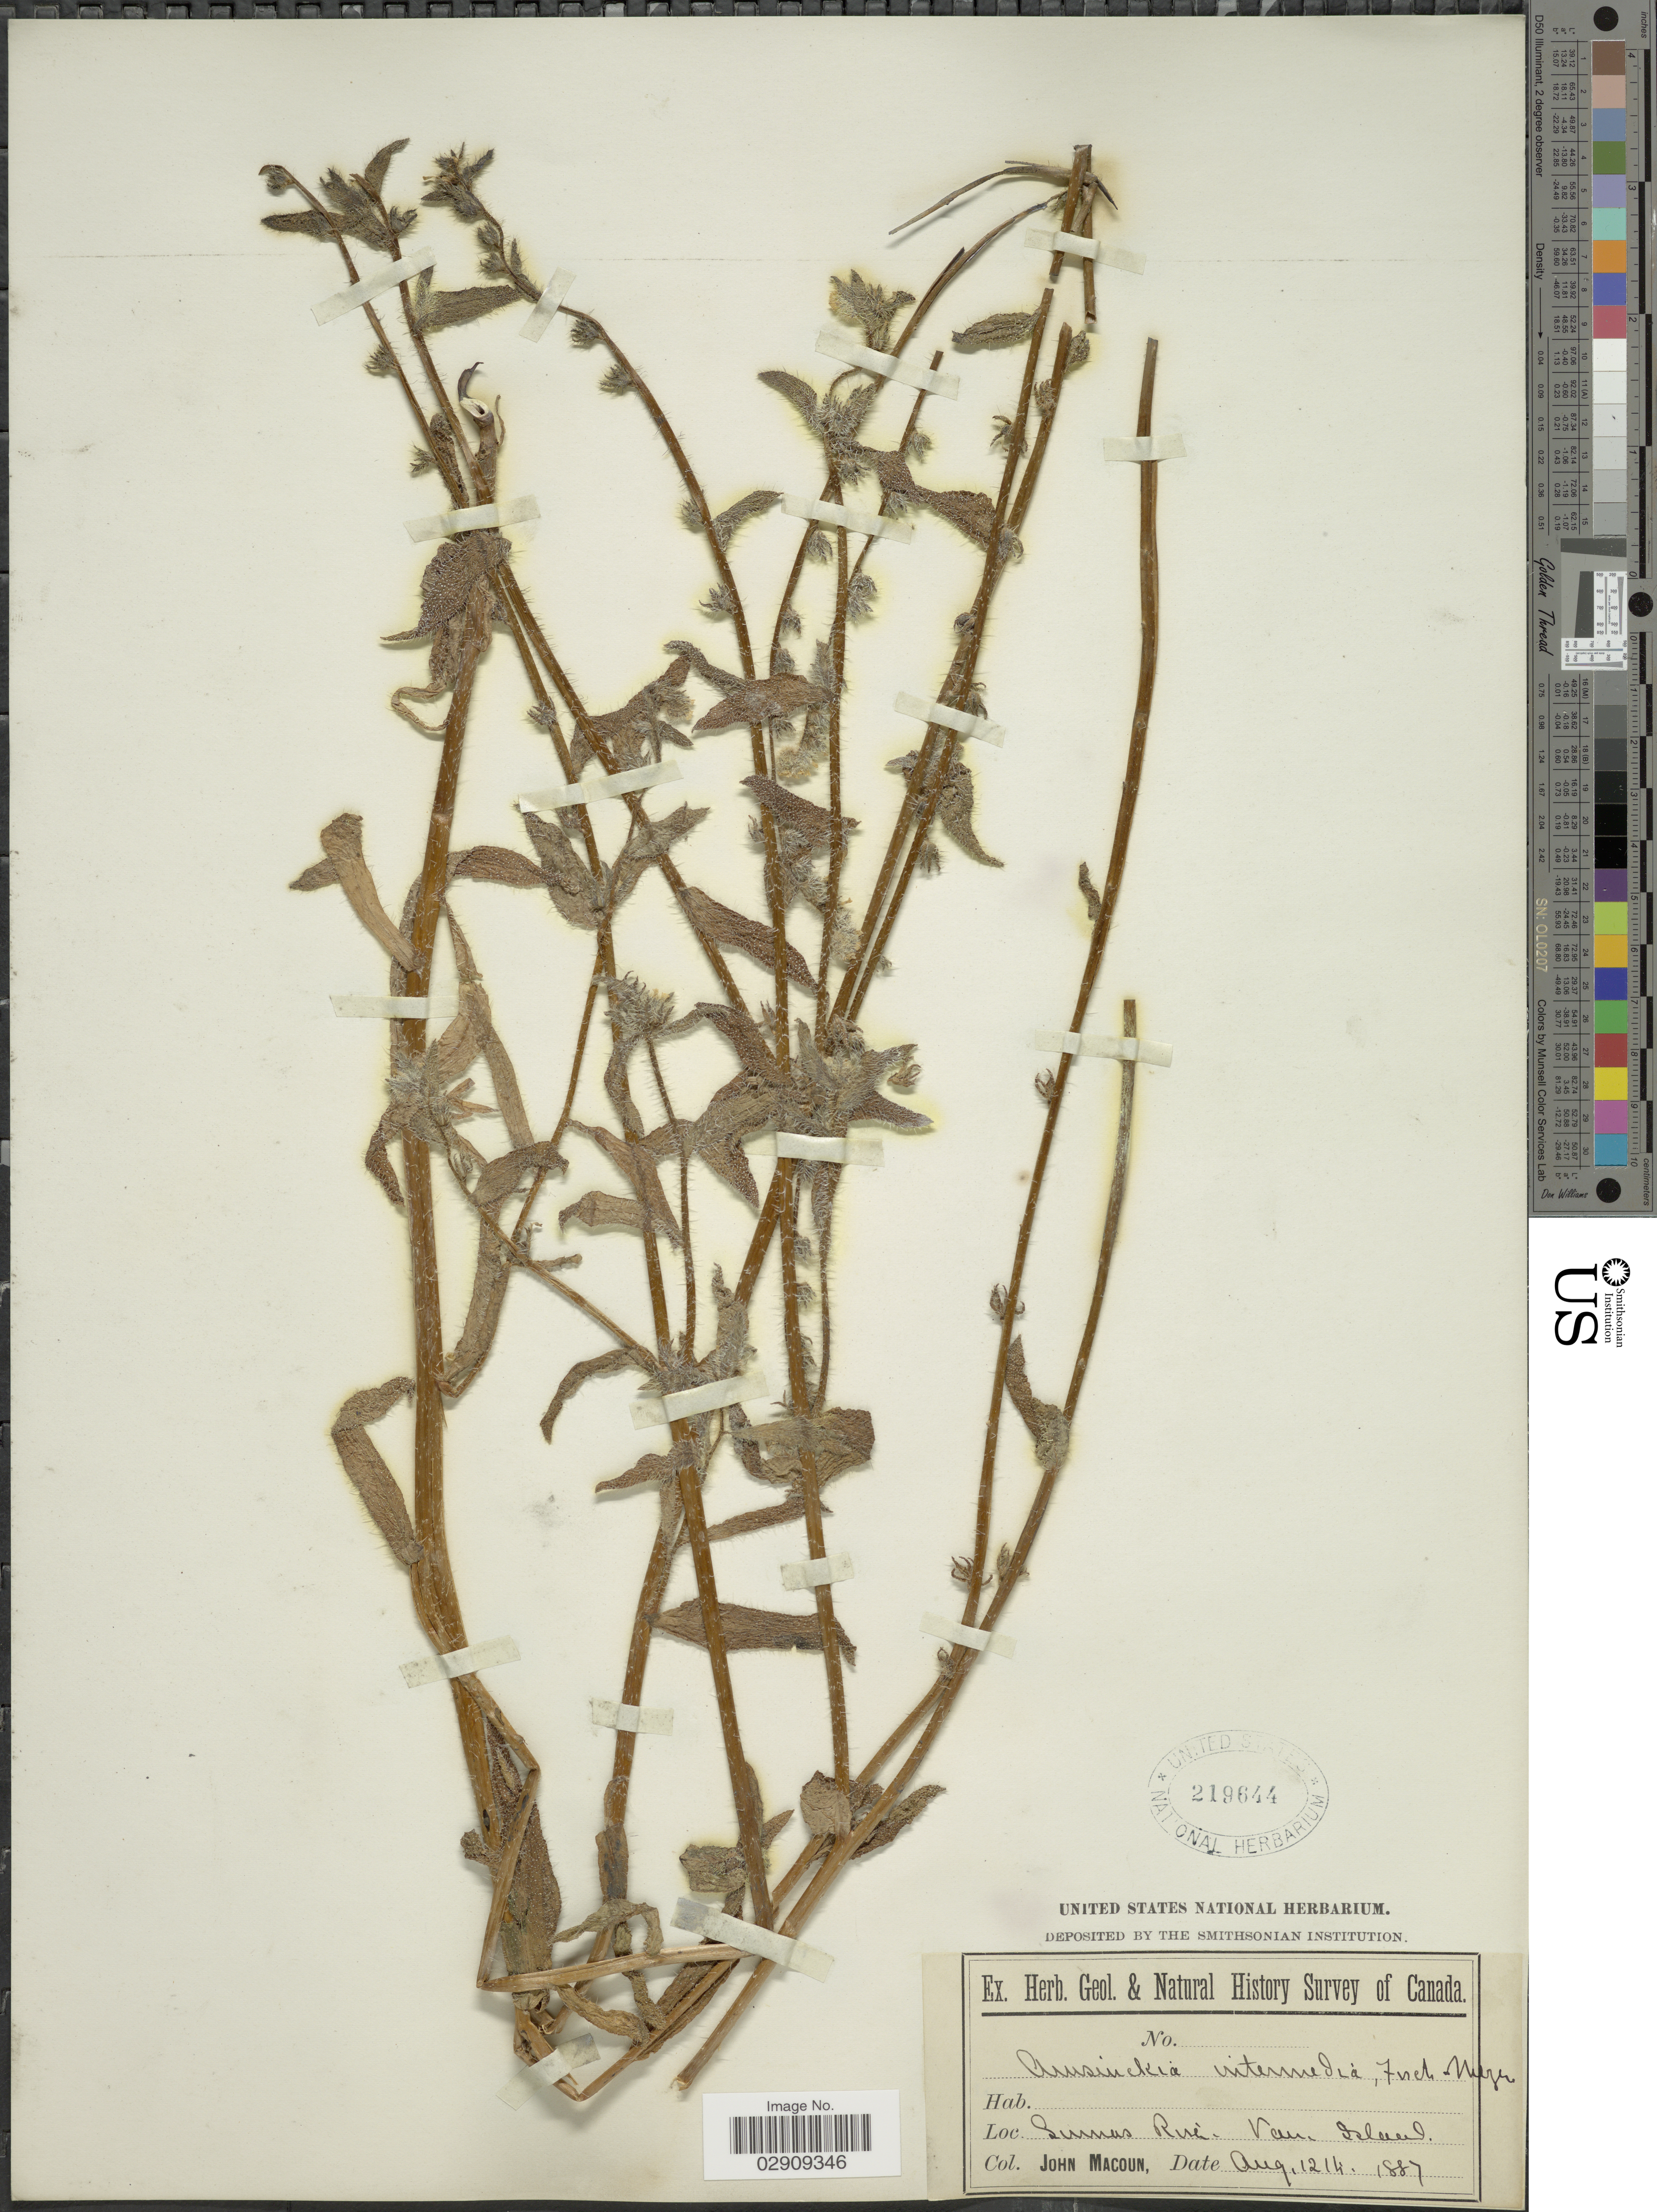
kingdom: Plantae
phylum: Tracheophyta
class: Magnoliopsida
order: Boraginales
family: Boraginaceae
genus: Amsinckia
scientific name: Amsinckia menziesii var. intermedia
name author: (Fisch. & C.A. Mey.) Ganders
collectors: J. Macoun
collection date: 1887-08-12/1887-08-14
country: Canada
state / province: British Columbia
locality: Sumas River. Van. Island.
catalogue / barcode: US 219644